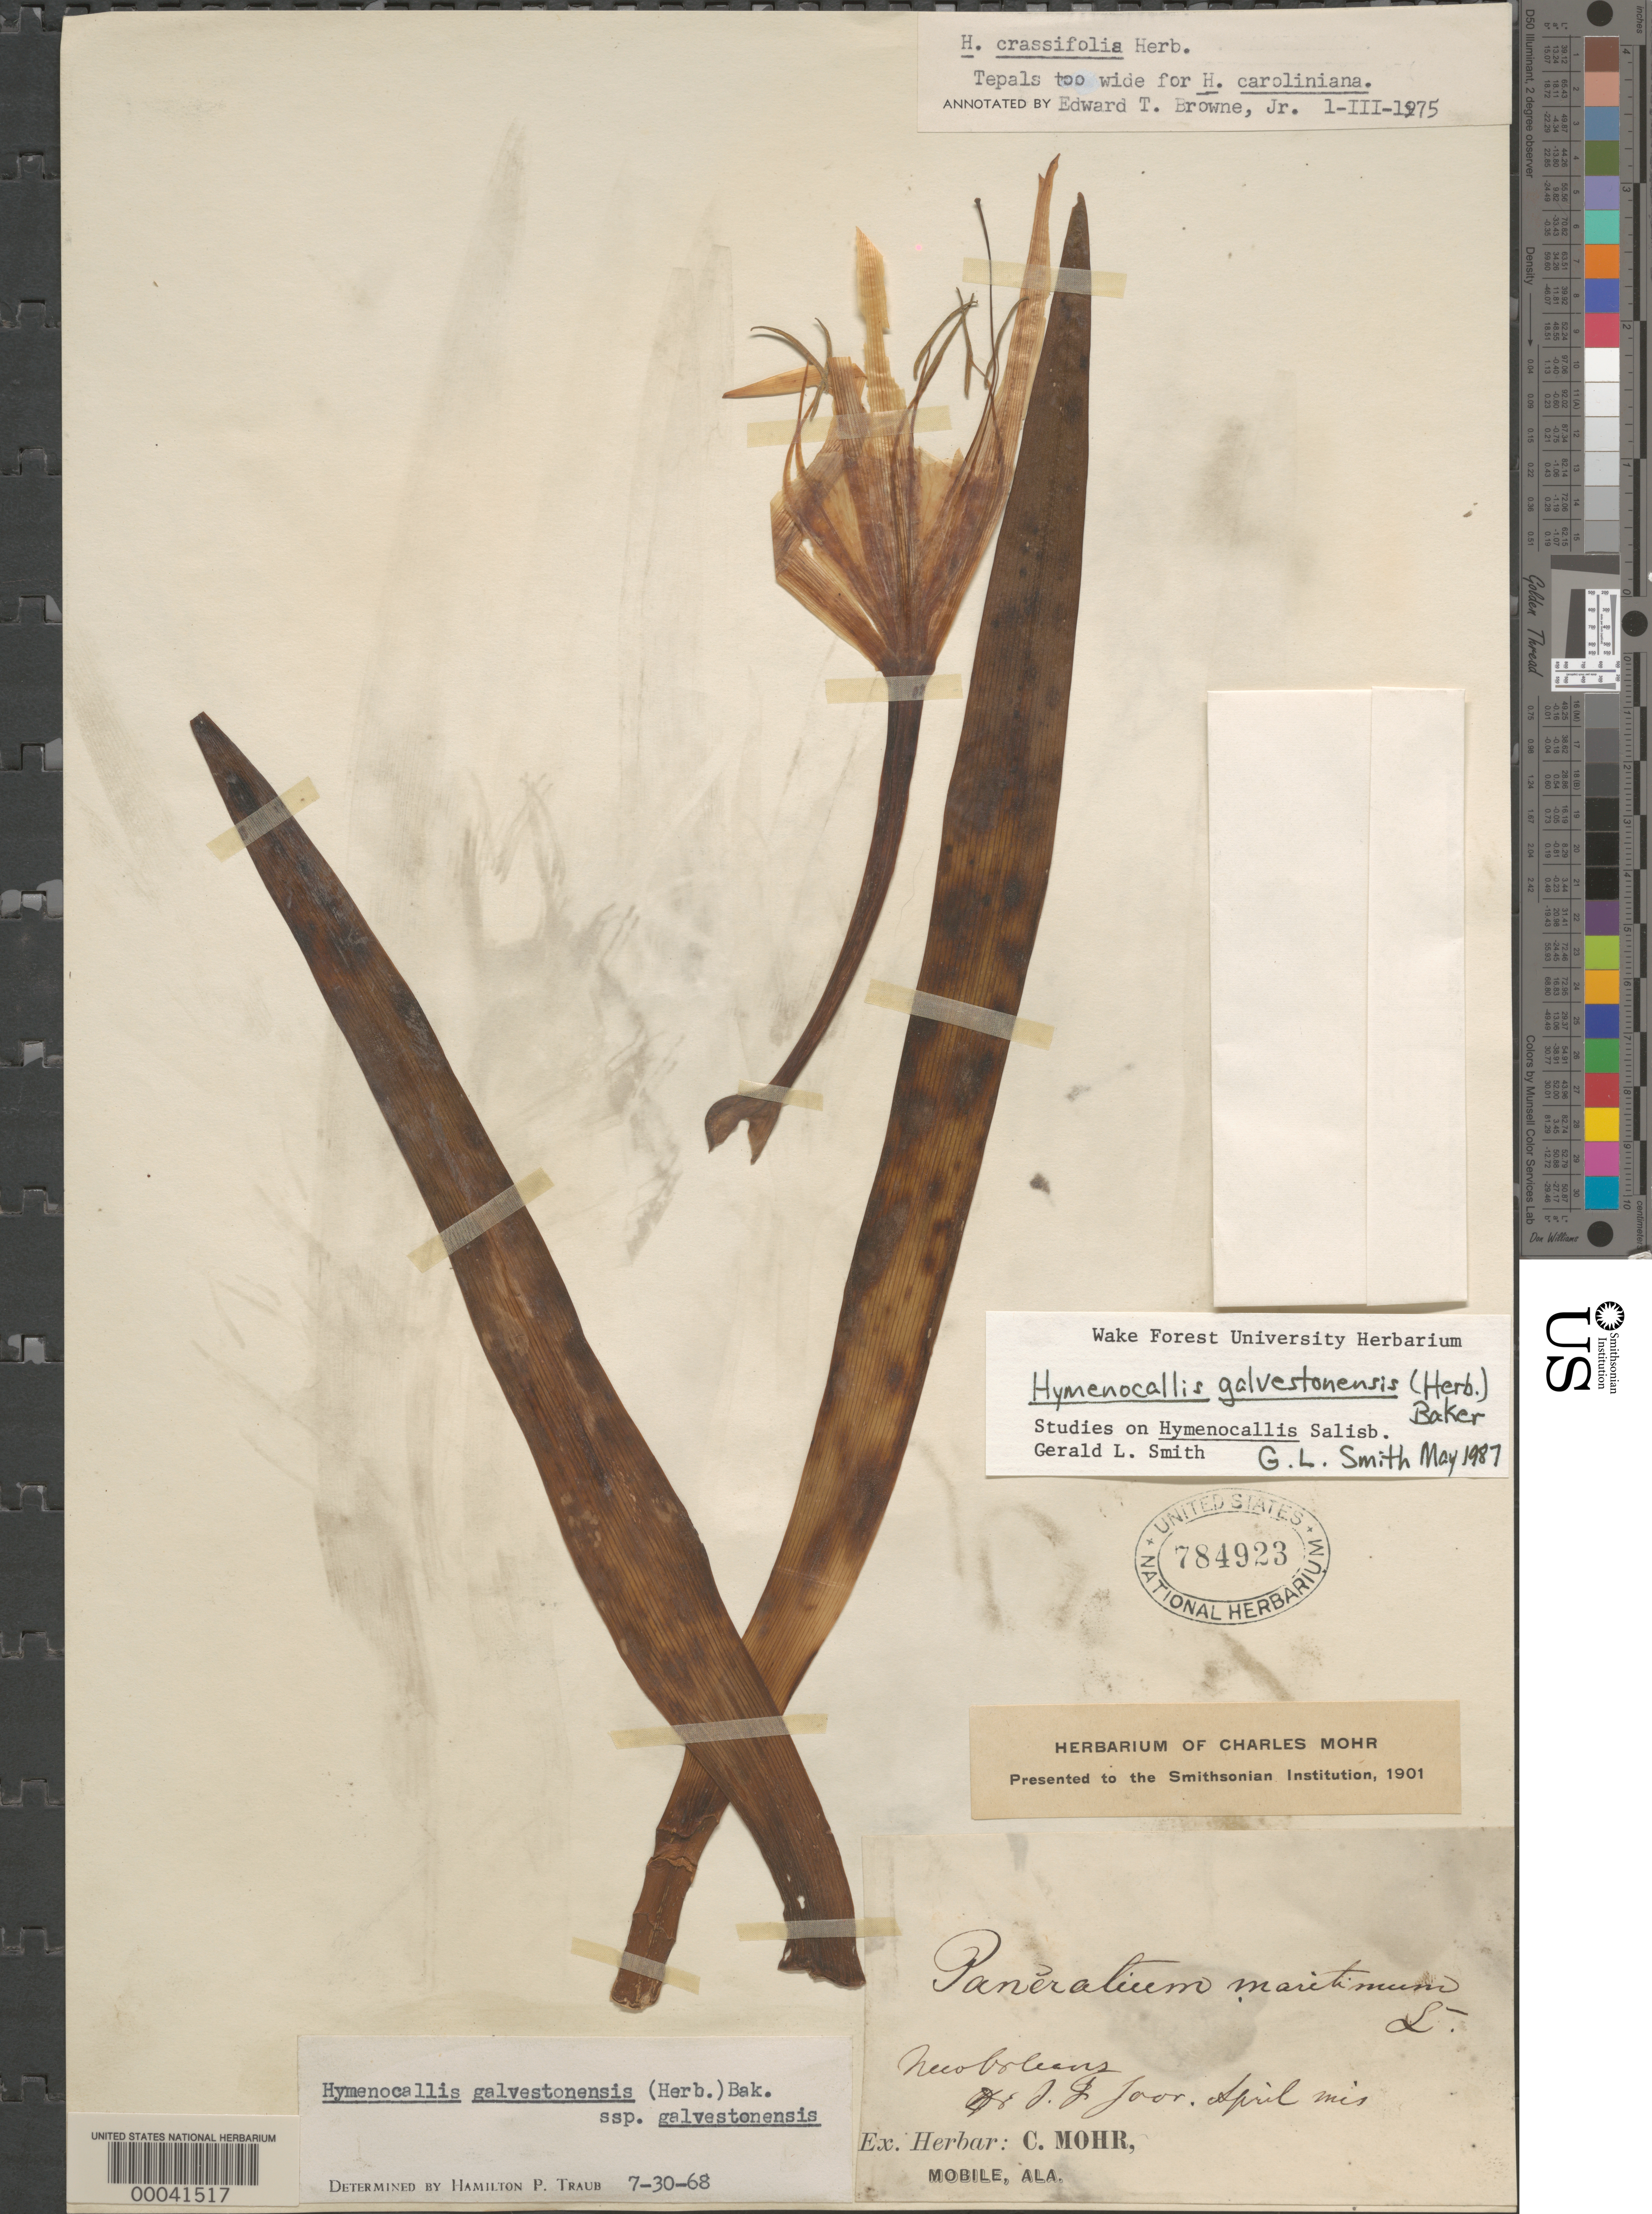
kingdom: Plantae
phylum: Tracheophyta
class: Liliopsida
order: Asparagales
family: Amaryllidaceae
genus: Hymenocallis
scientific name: Hymenocallis galvestonensis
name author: (Herb.) Baker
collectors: J. T. Joor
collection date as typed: Apr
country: United States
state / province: Louisiana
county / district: Orleans Parish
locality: New orleans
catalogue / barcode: US 784923